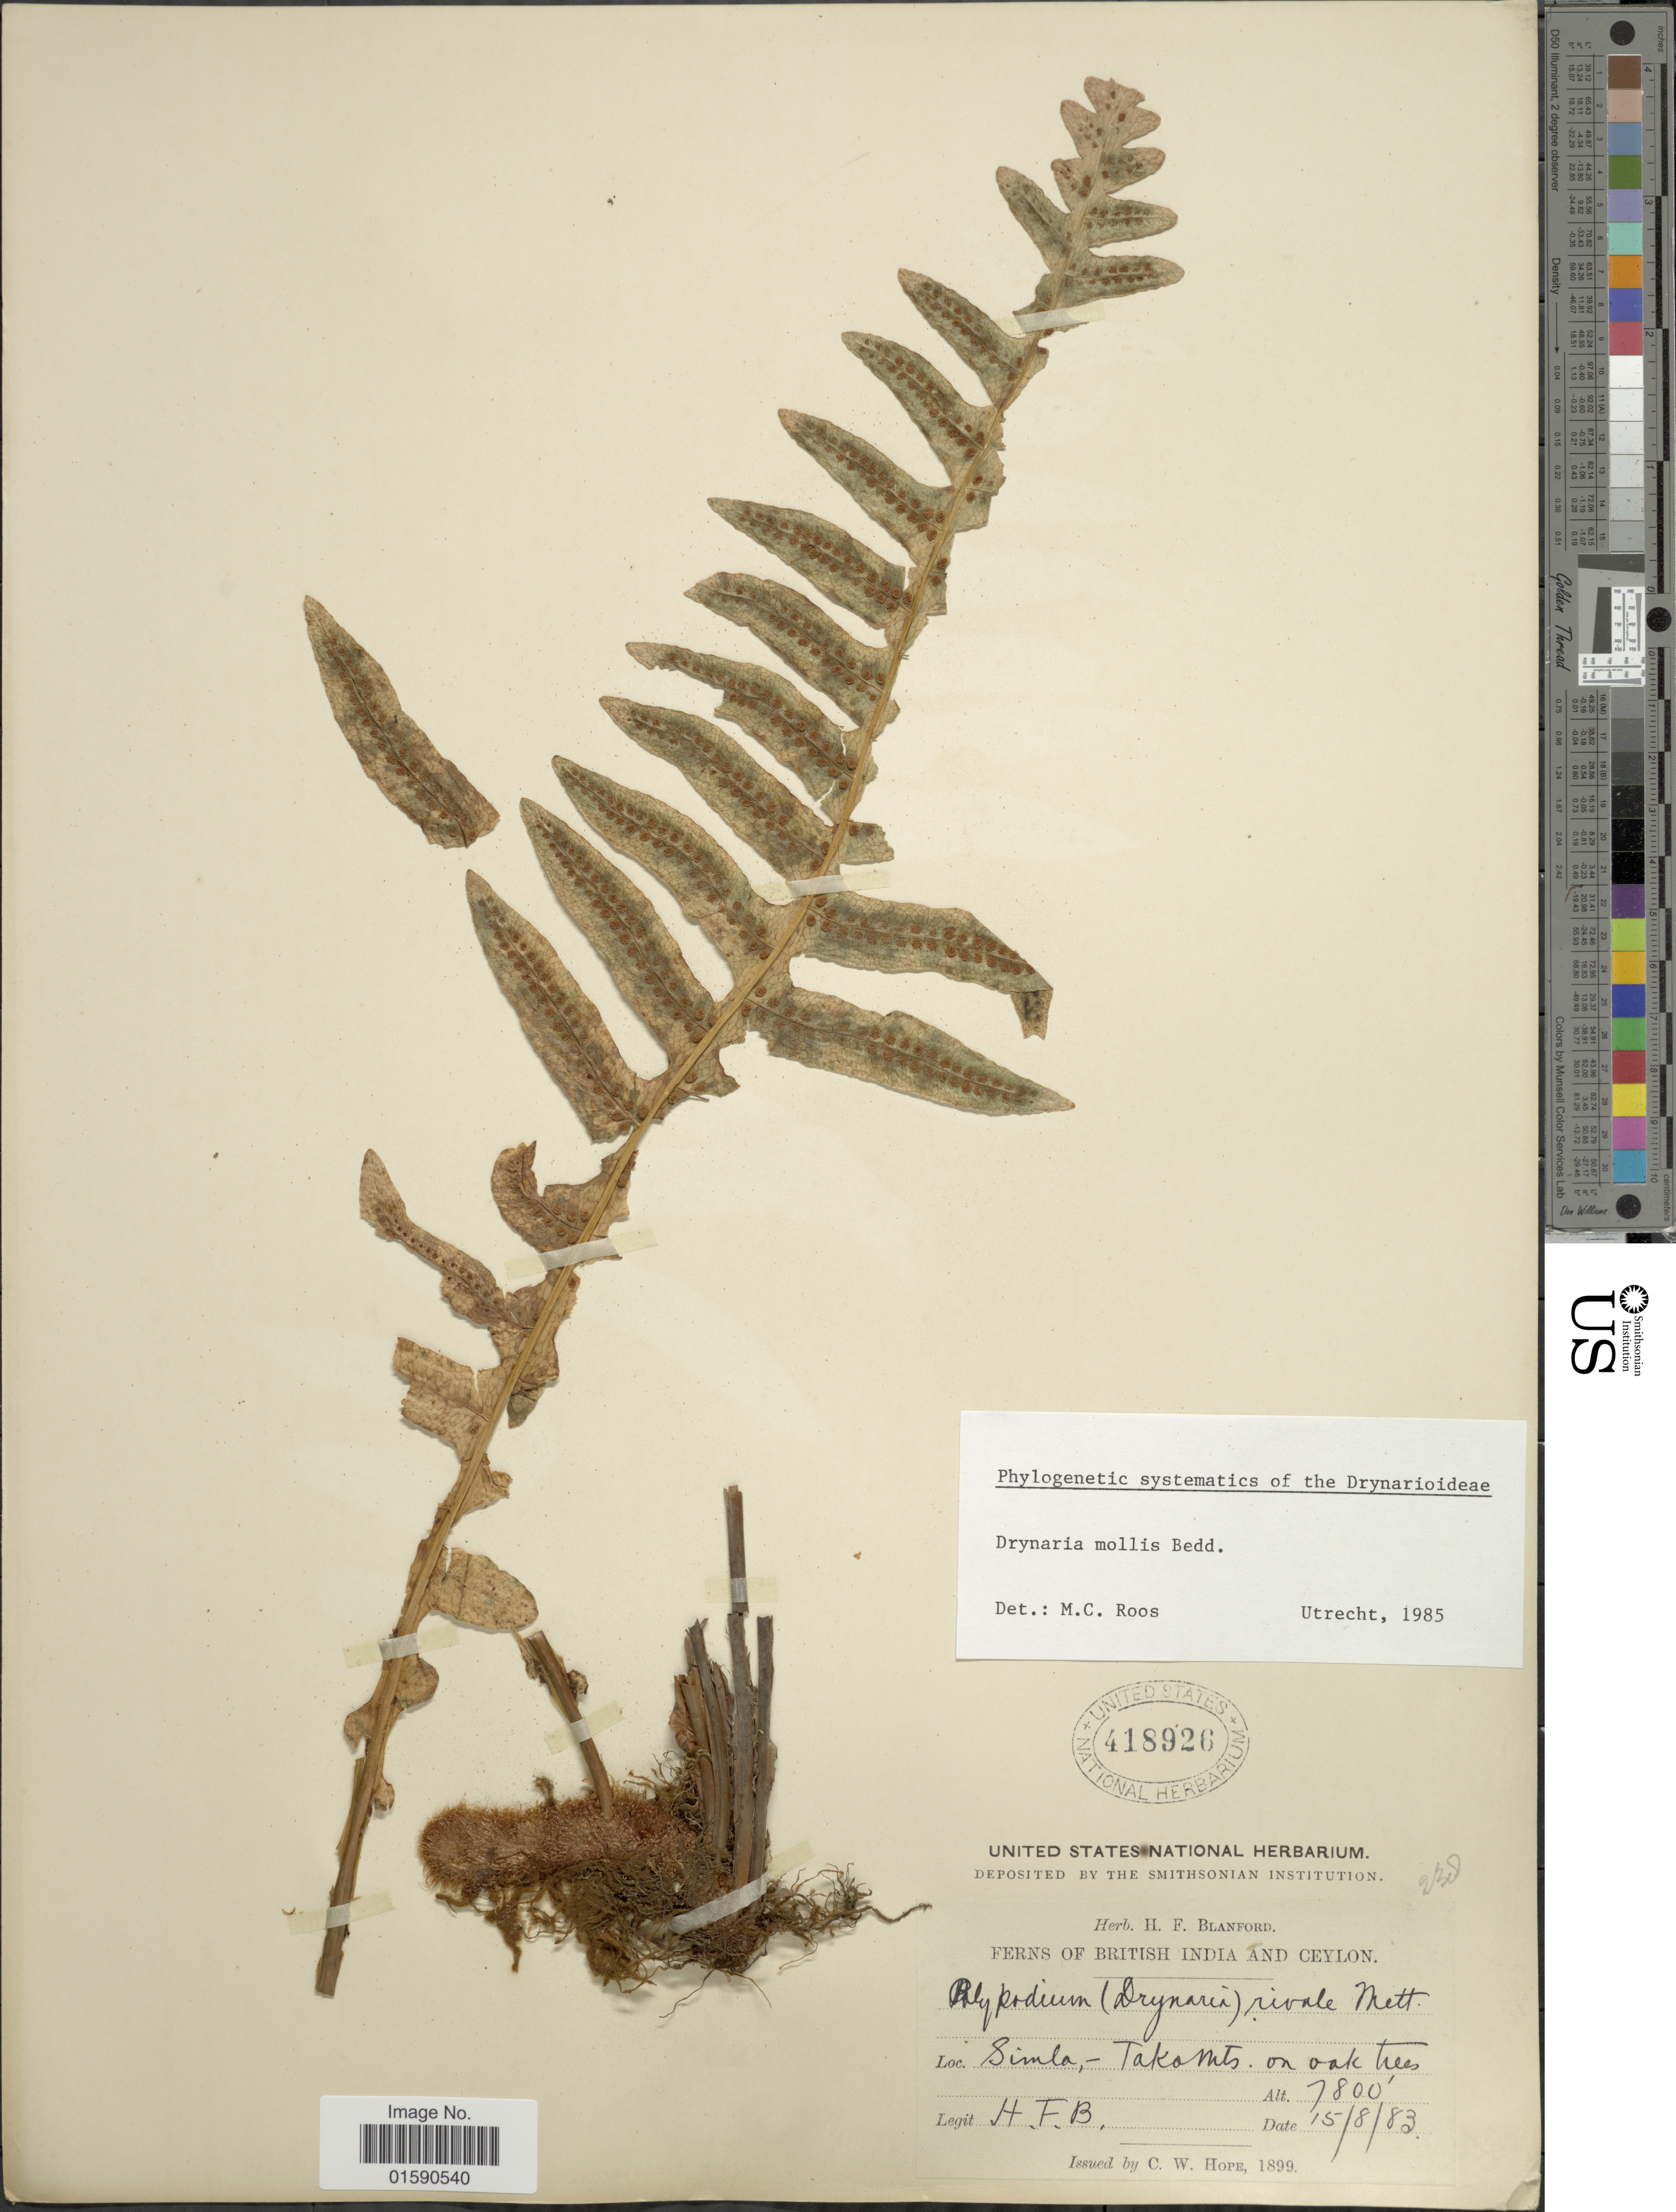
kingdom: Plantae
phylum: Tracheophyta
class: Polypodiopsida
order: Polypodiales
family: Polypodiaceae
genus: Drynaria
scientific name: Drynaria mollis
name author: Bedd.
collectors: H. Blanford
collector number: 228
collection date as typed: Transcribed d/m/y: 15/8/83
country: India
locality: British India and Ceylon, Simla - Tako Mts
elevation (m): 2377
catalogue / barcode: US 418926